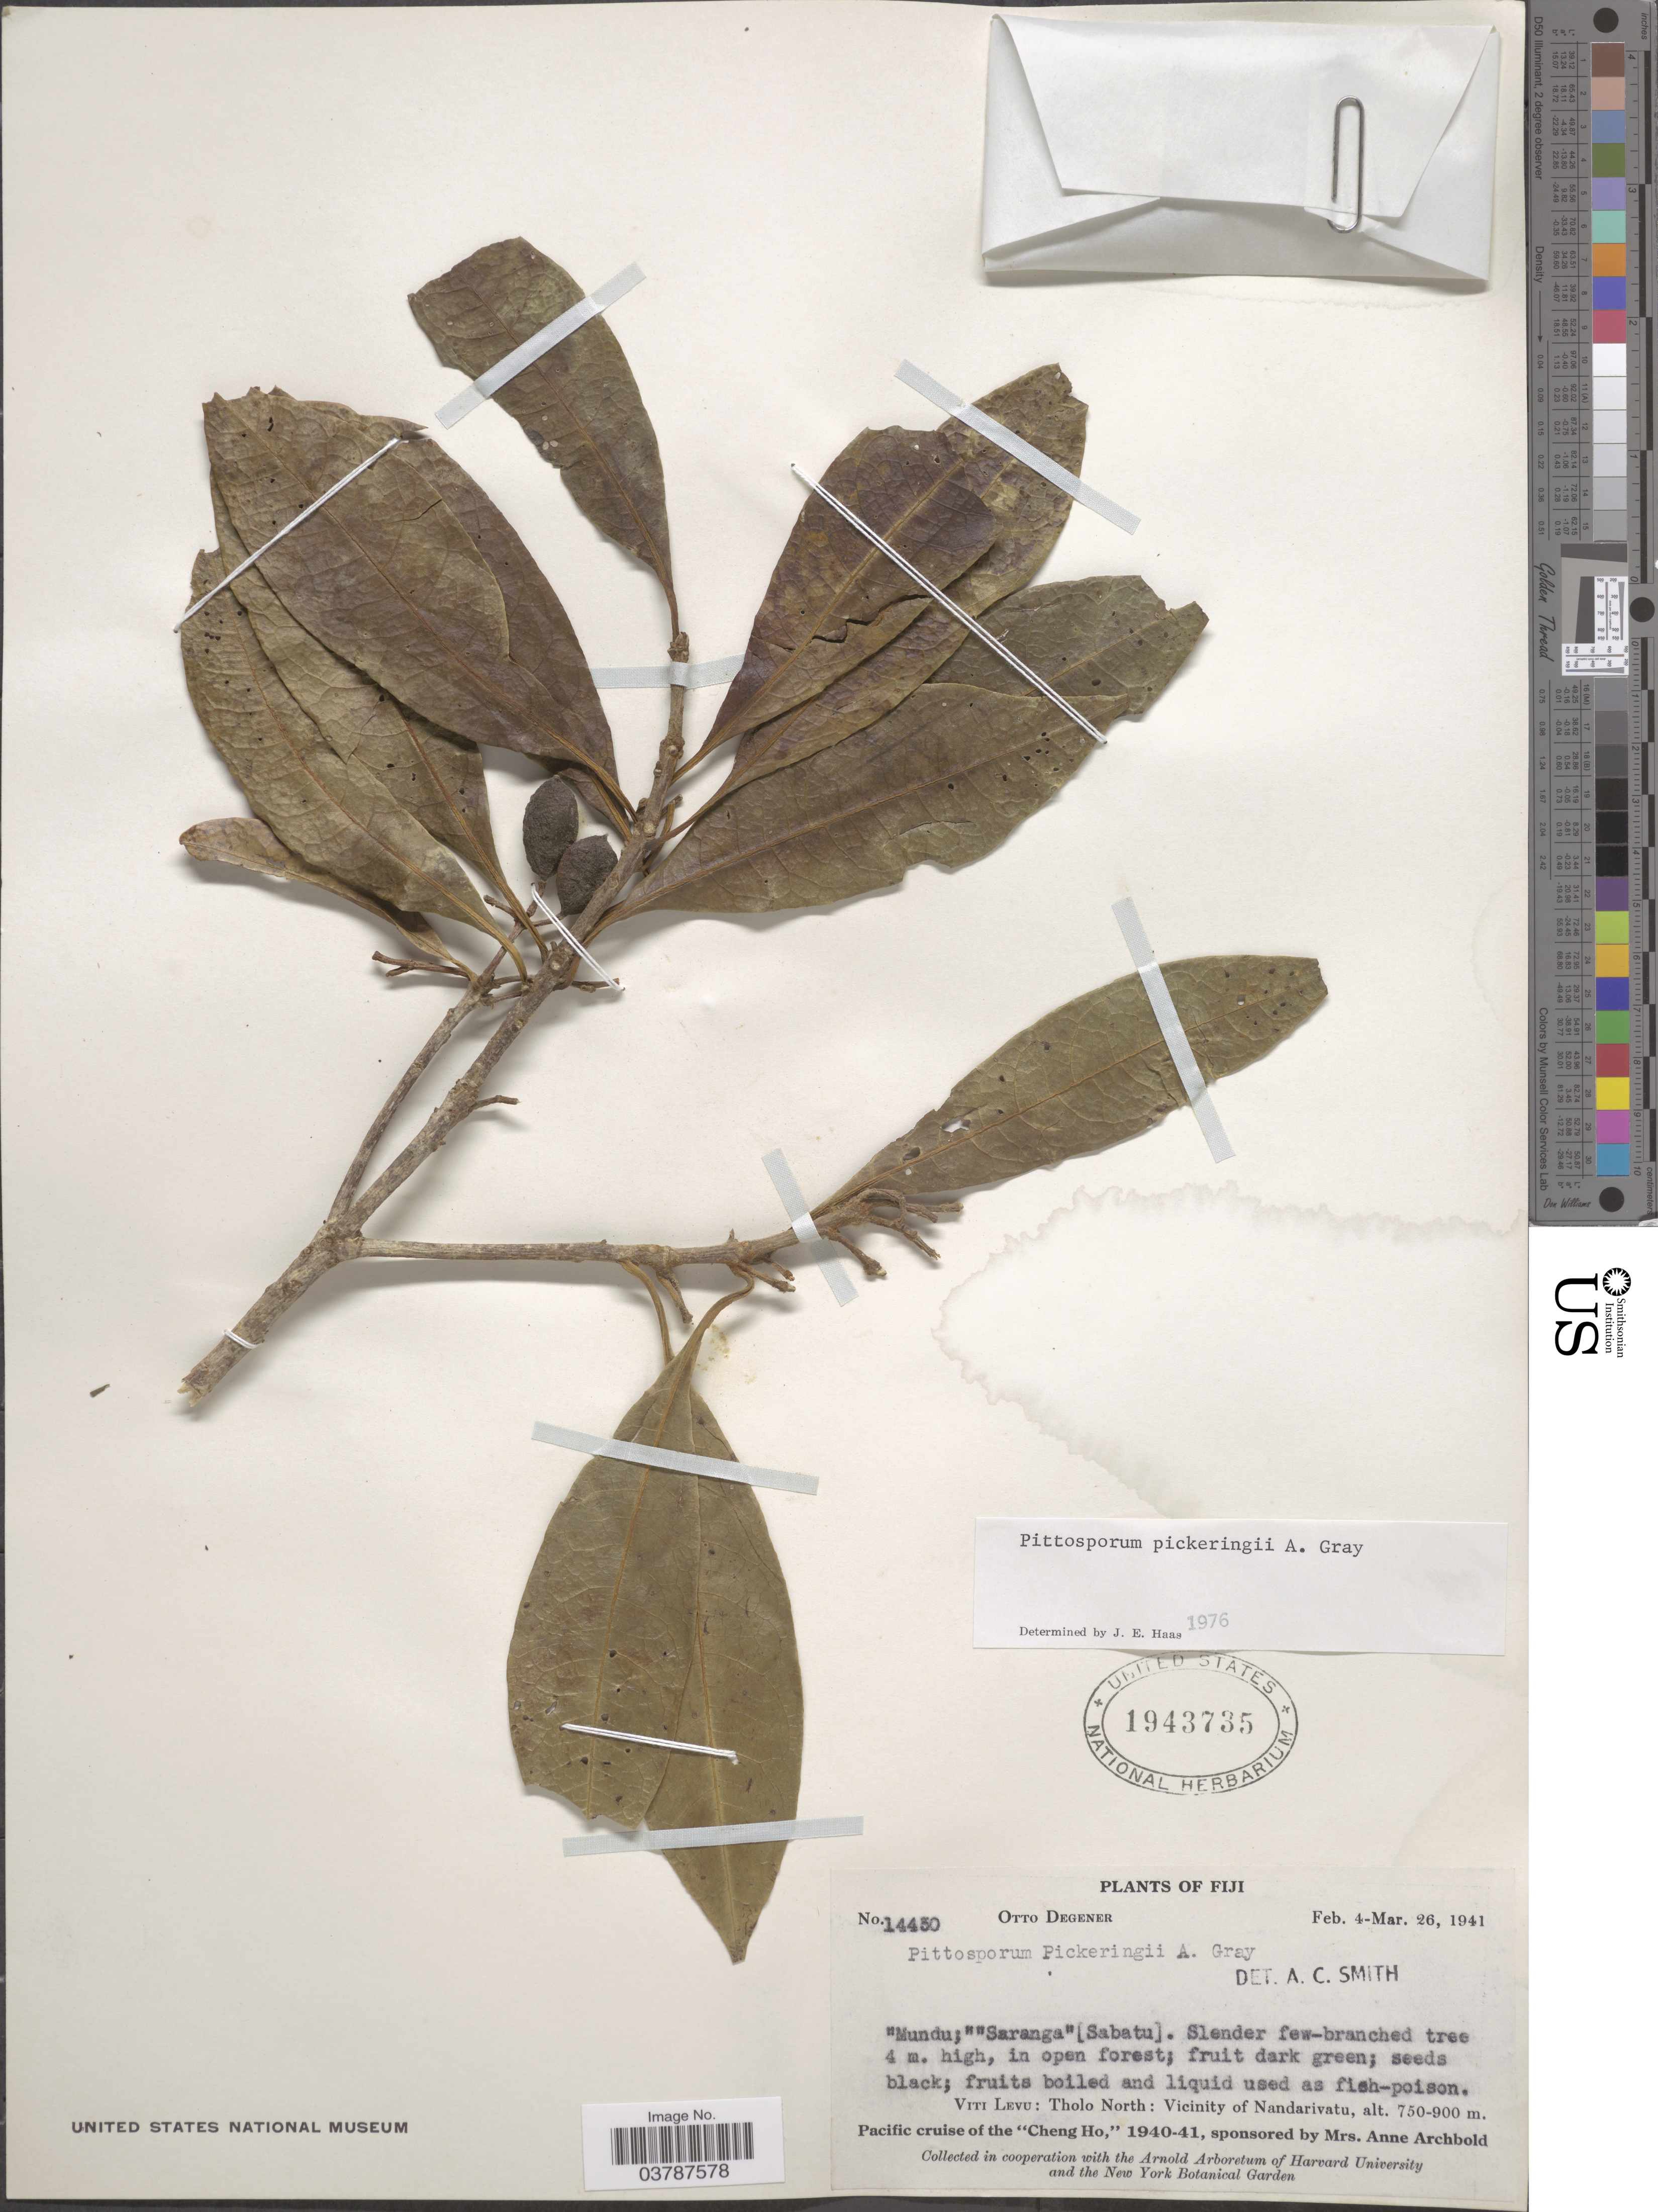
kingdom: Plantae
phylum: Tracheophyta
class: Magnoliopsida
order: Apiales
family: Pittosporaceae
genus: Pittosporum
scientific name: Pittosporum pickeringii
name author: A. Gray in Wilkes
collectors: O. Degener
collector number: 14430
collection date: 1941-02-04/1941-03-26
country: Fiji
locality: Viti Levu: Tholo North: Sovutawambu, near Nandarivatu.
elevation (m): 750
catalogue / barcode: US 1943735